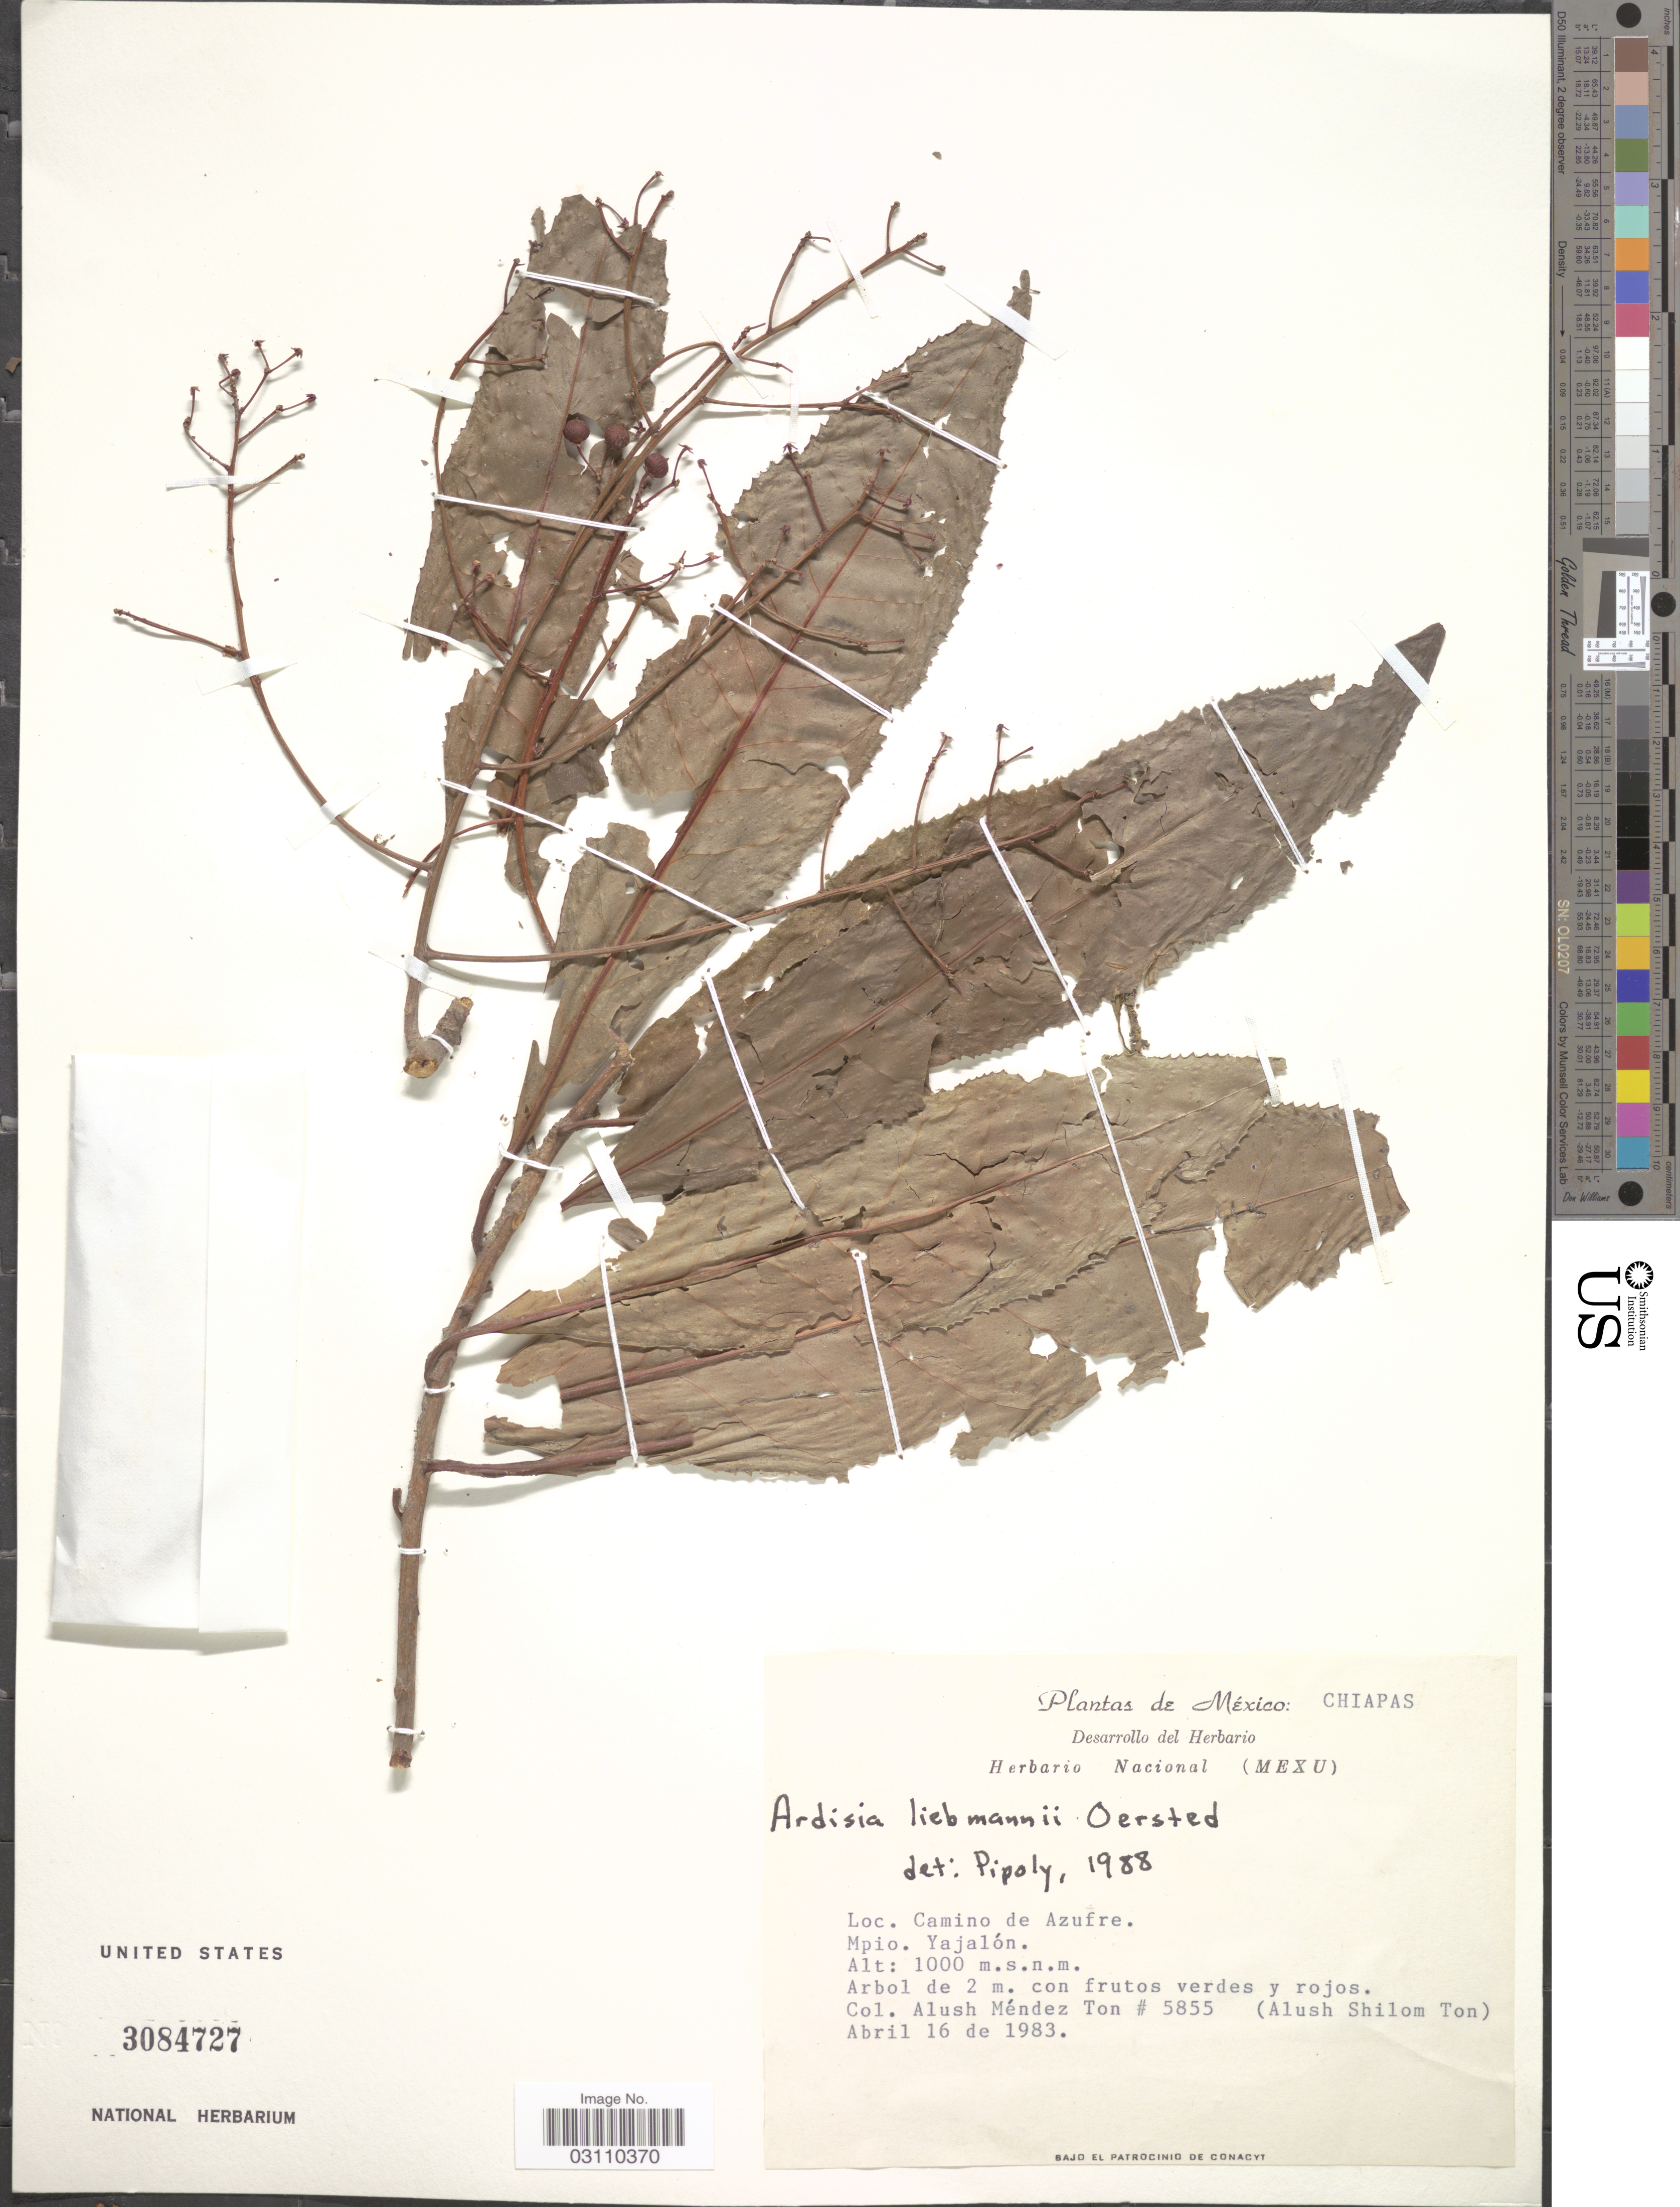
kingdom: Plantae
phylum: Tracheophyta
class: Magnoliopsida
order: Ericales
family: Primulaceae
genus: Ardisia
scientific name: Ardisia liebmannii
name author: Oerst.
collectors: A. M. Ton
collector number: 5855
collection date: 1983-04-16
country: Mexico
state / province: Chiapas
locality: Camino de Azufre. Mpio. Yajalón.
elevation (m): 1000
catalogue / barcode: US 3084727